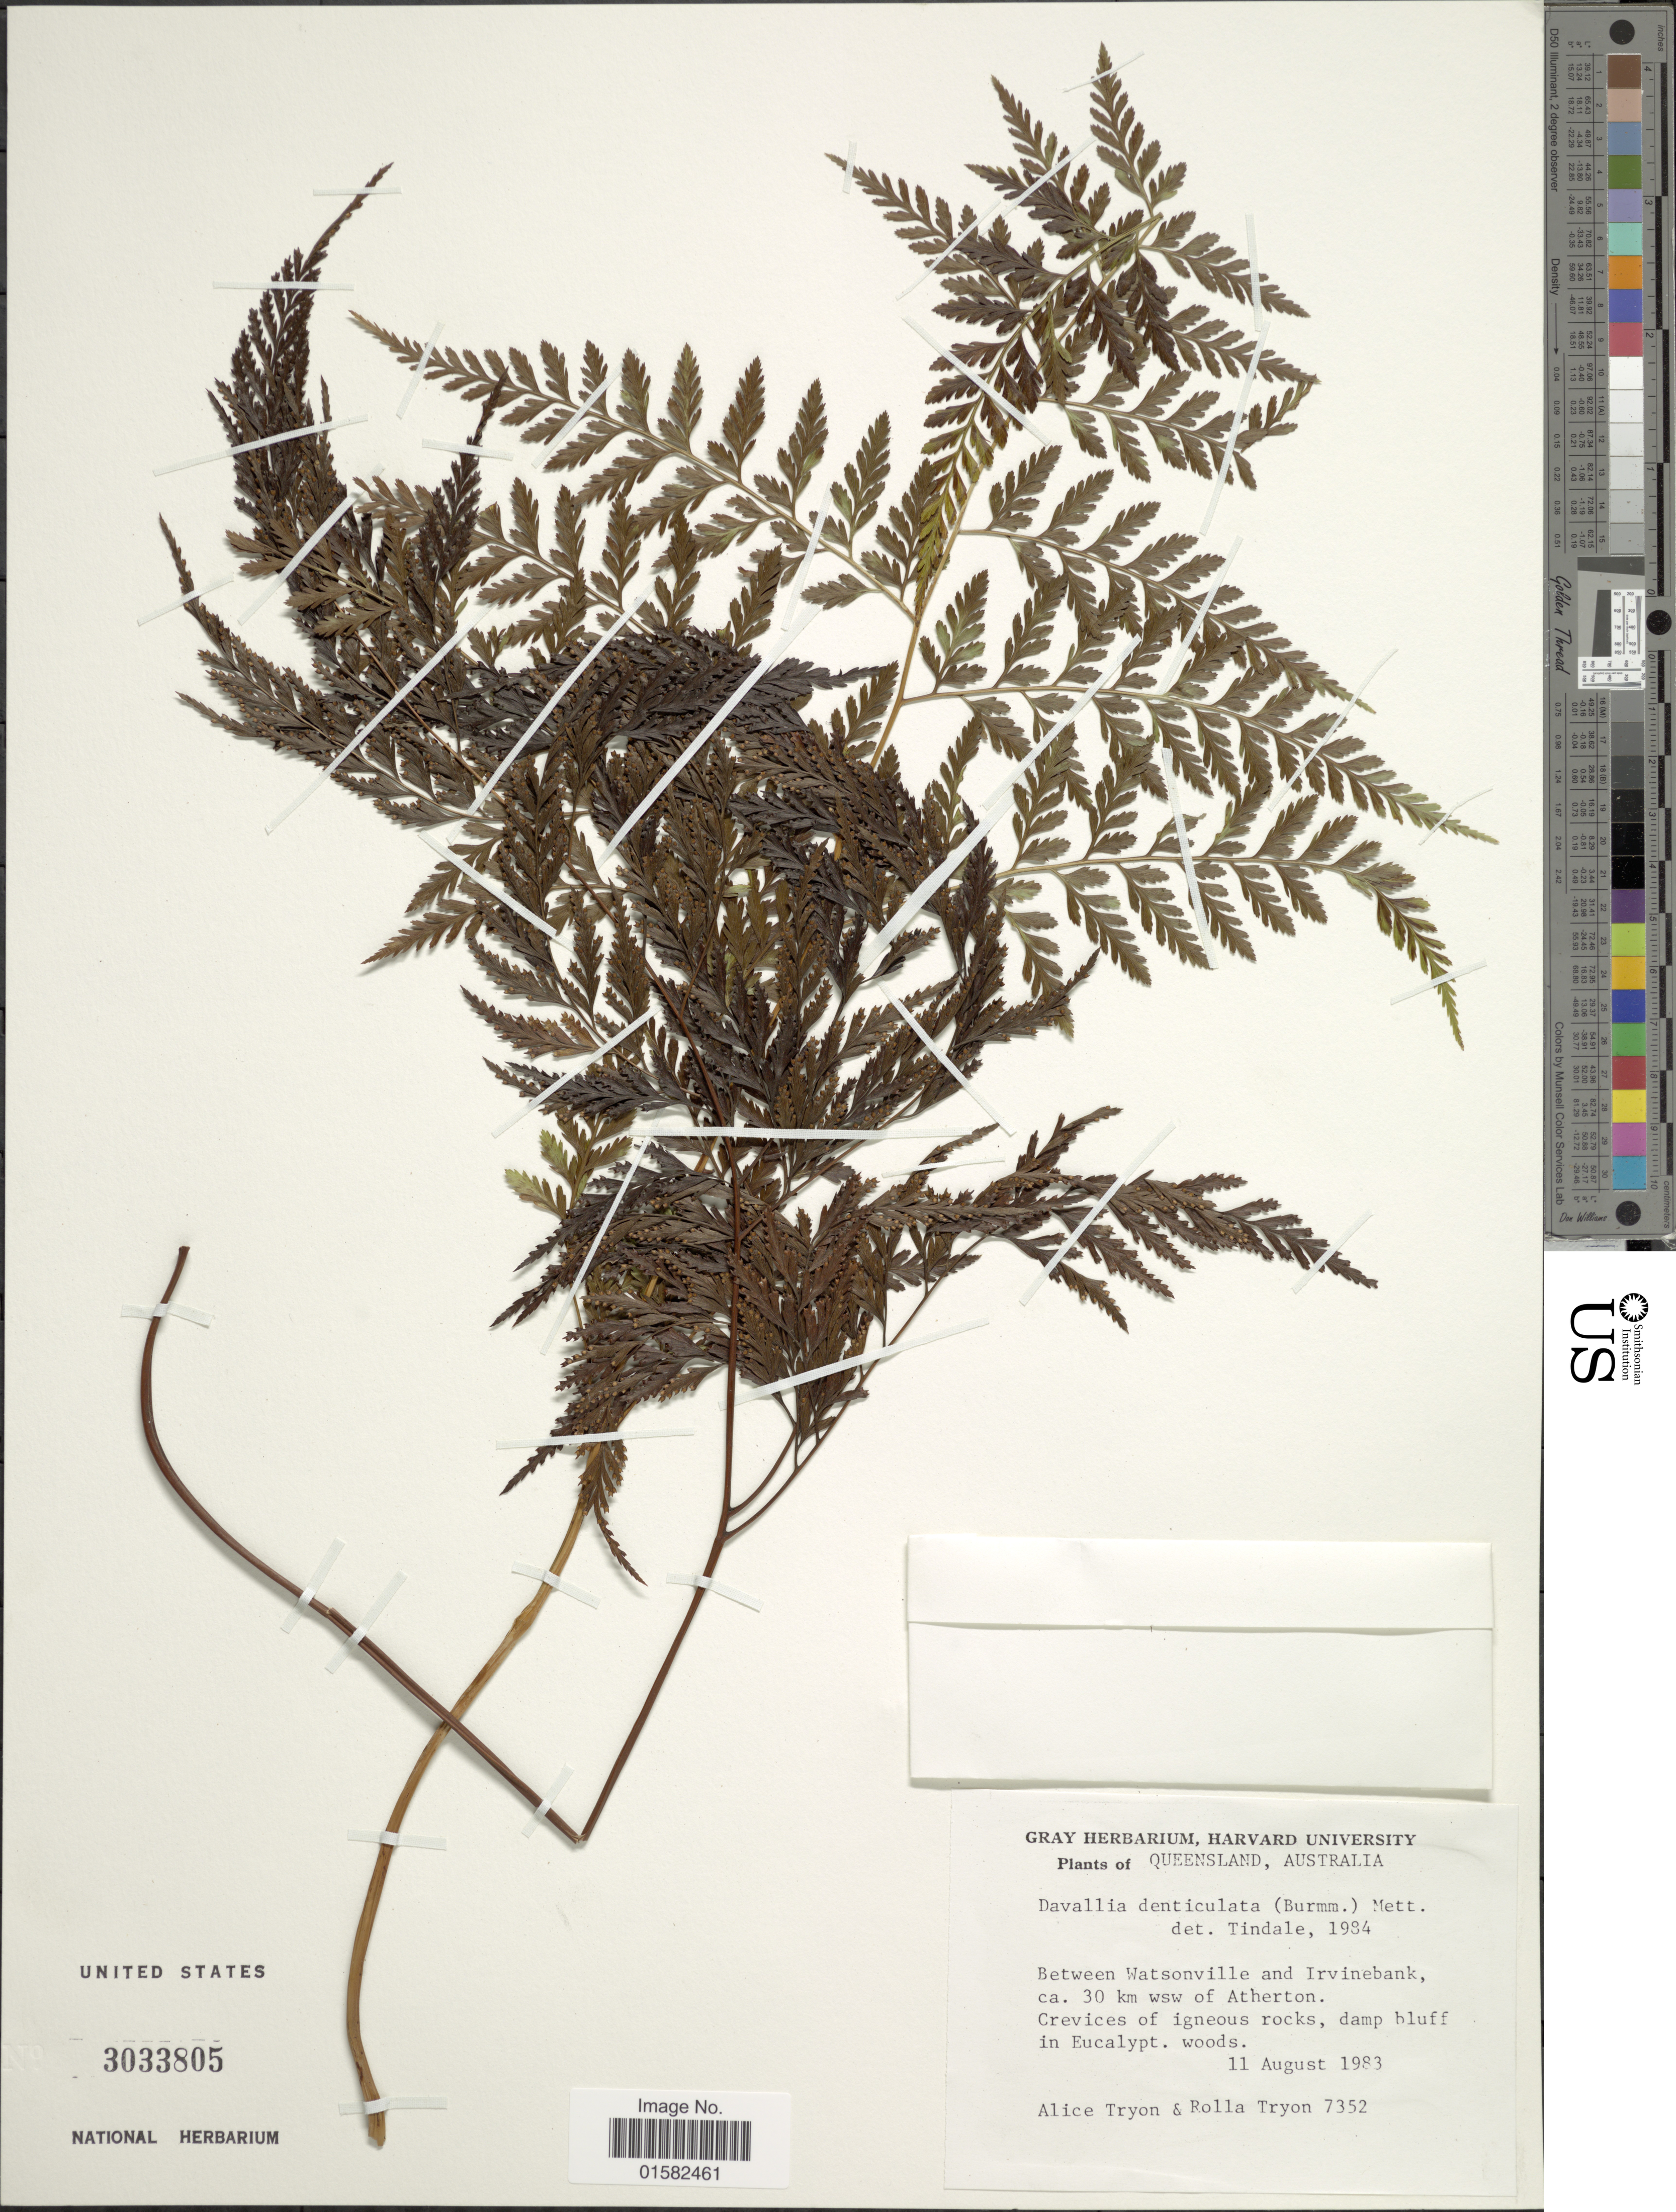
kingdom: Plantae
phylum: Tracheophyta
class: Polypodiopsida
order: Polypodiales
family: Davalliaceae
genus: Wibelia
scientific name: Wibelia denticulata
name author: (Burm. f.) M. Kato & Tsutsumi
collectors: A. F. Tryon & R. M. Tryon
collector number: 7352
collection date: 1983-08-11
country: Australia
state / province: Queensland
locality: Between Watsonville and irvinebank, ca 30 km wsw of Atherton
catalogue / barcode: US 3033805